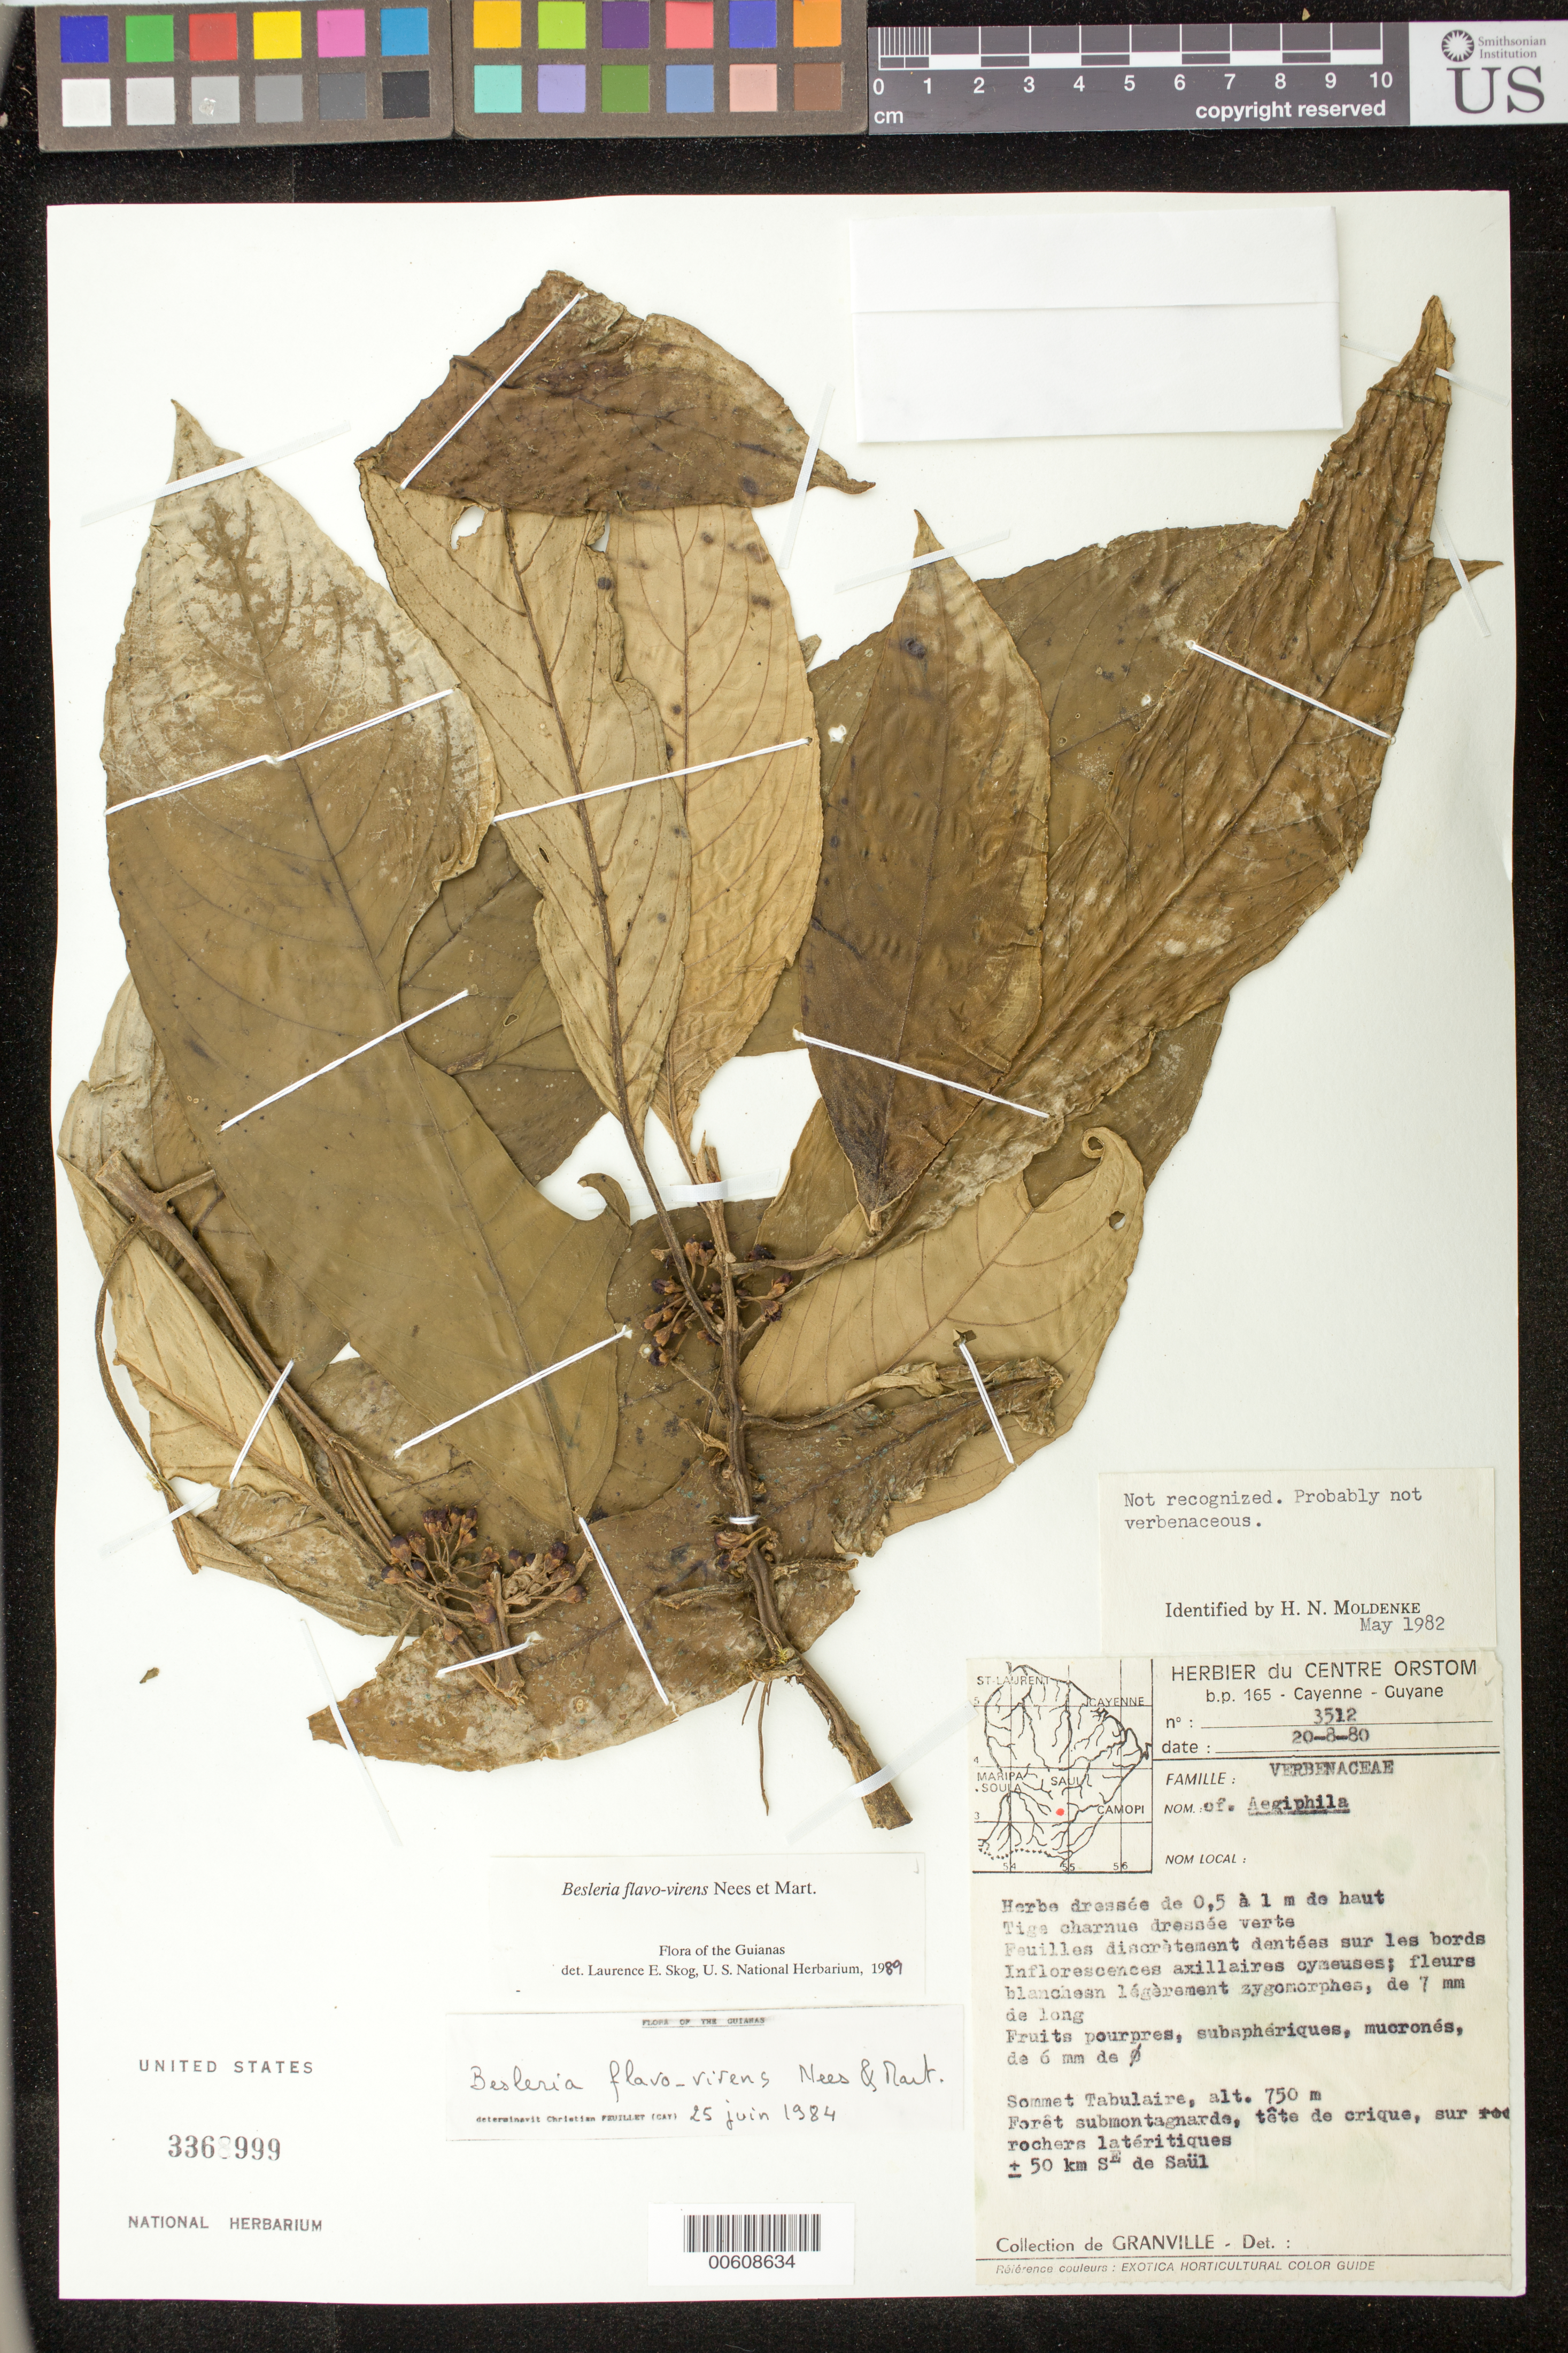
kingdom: Plantae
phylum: Tracheophyta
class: Magnoliopsida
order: Lamiales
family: Gesneriaceae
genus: Besleria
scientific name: Besleria flavo-virens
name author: Nees & Mart.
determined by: Skog, Laurence E.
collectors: J.-J. de Granville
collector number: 3512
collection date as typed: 20 Aug 1980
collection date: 1980-08-20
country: French Guiana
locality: Sommet Tabulaire, ±50 km SE de Saül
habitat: Forêt submontagnarde, tête de crique, sur rochers latéritiques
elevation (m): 750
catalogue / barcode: US 3368999